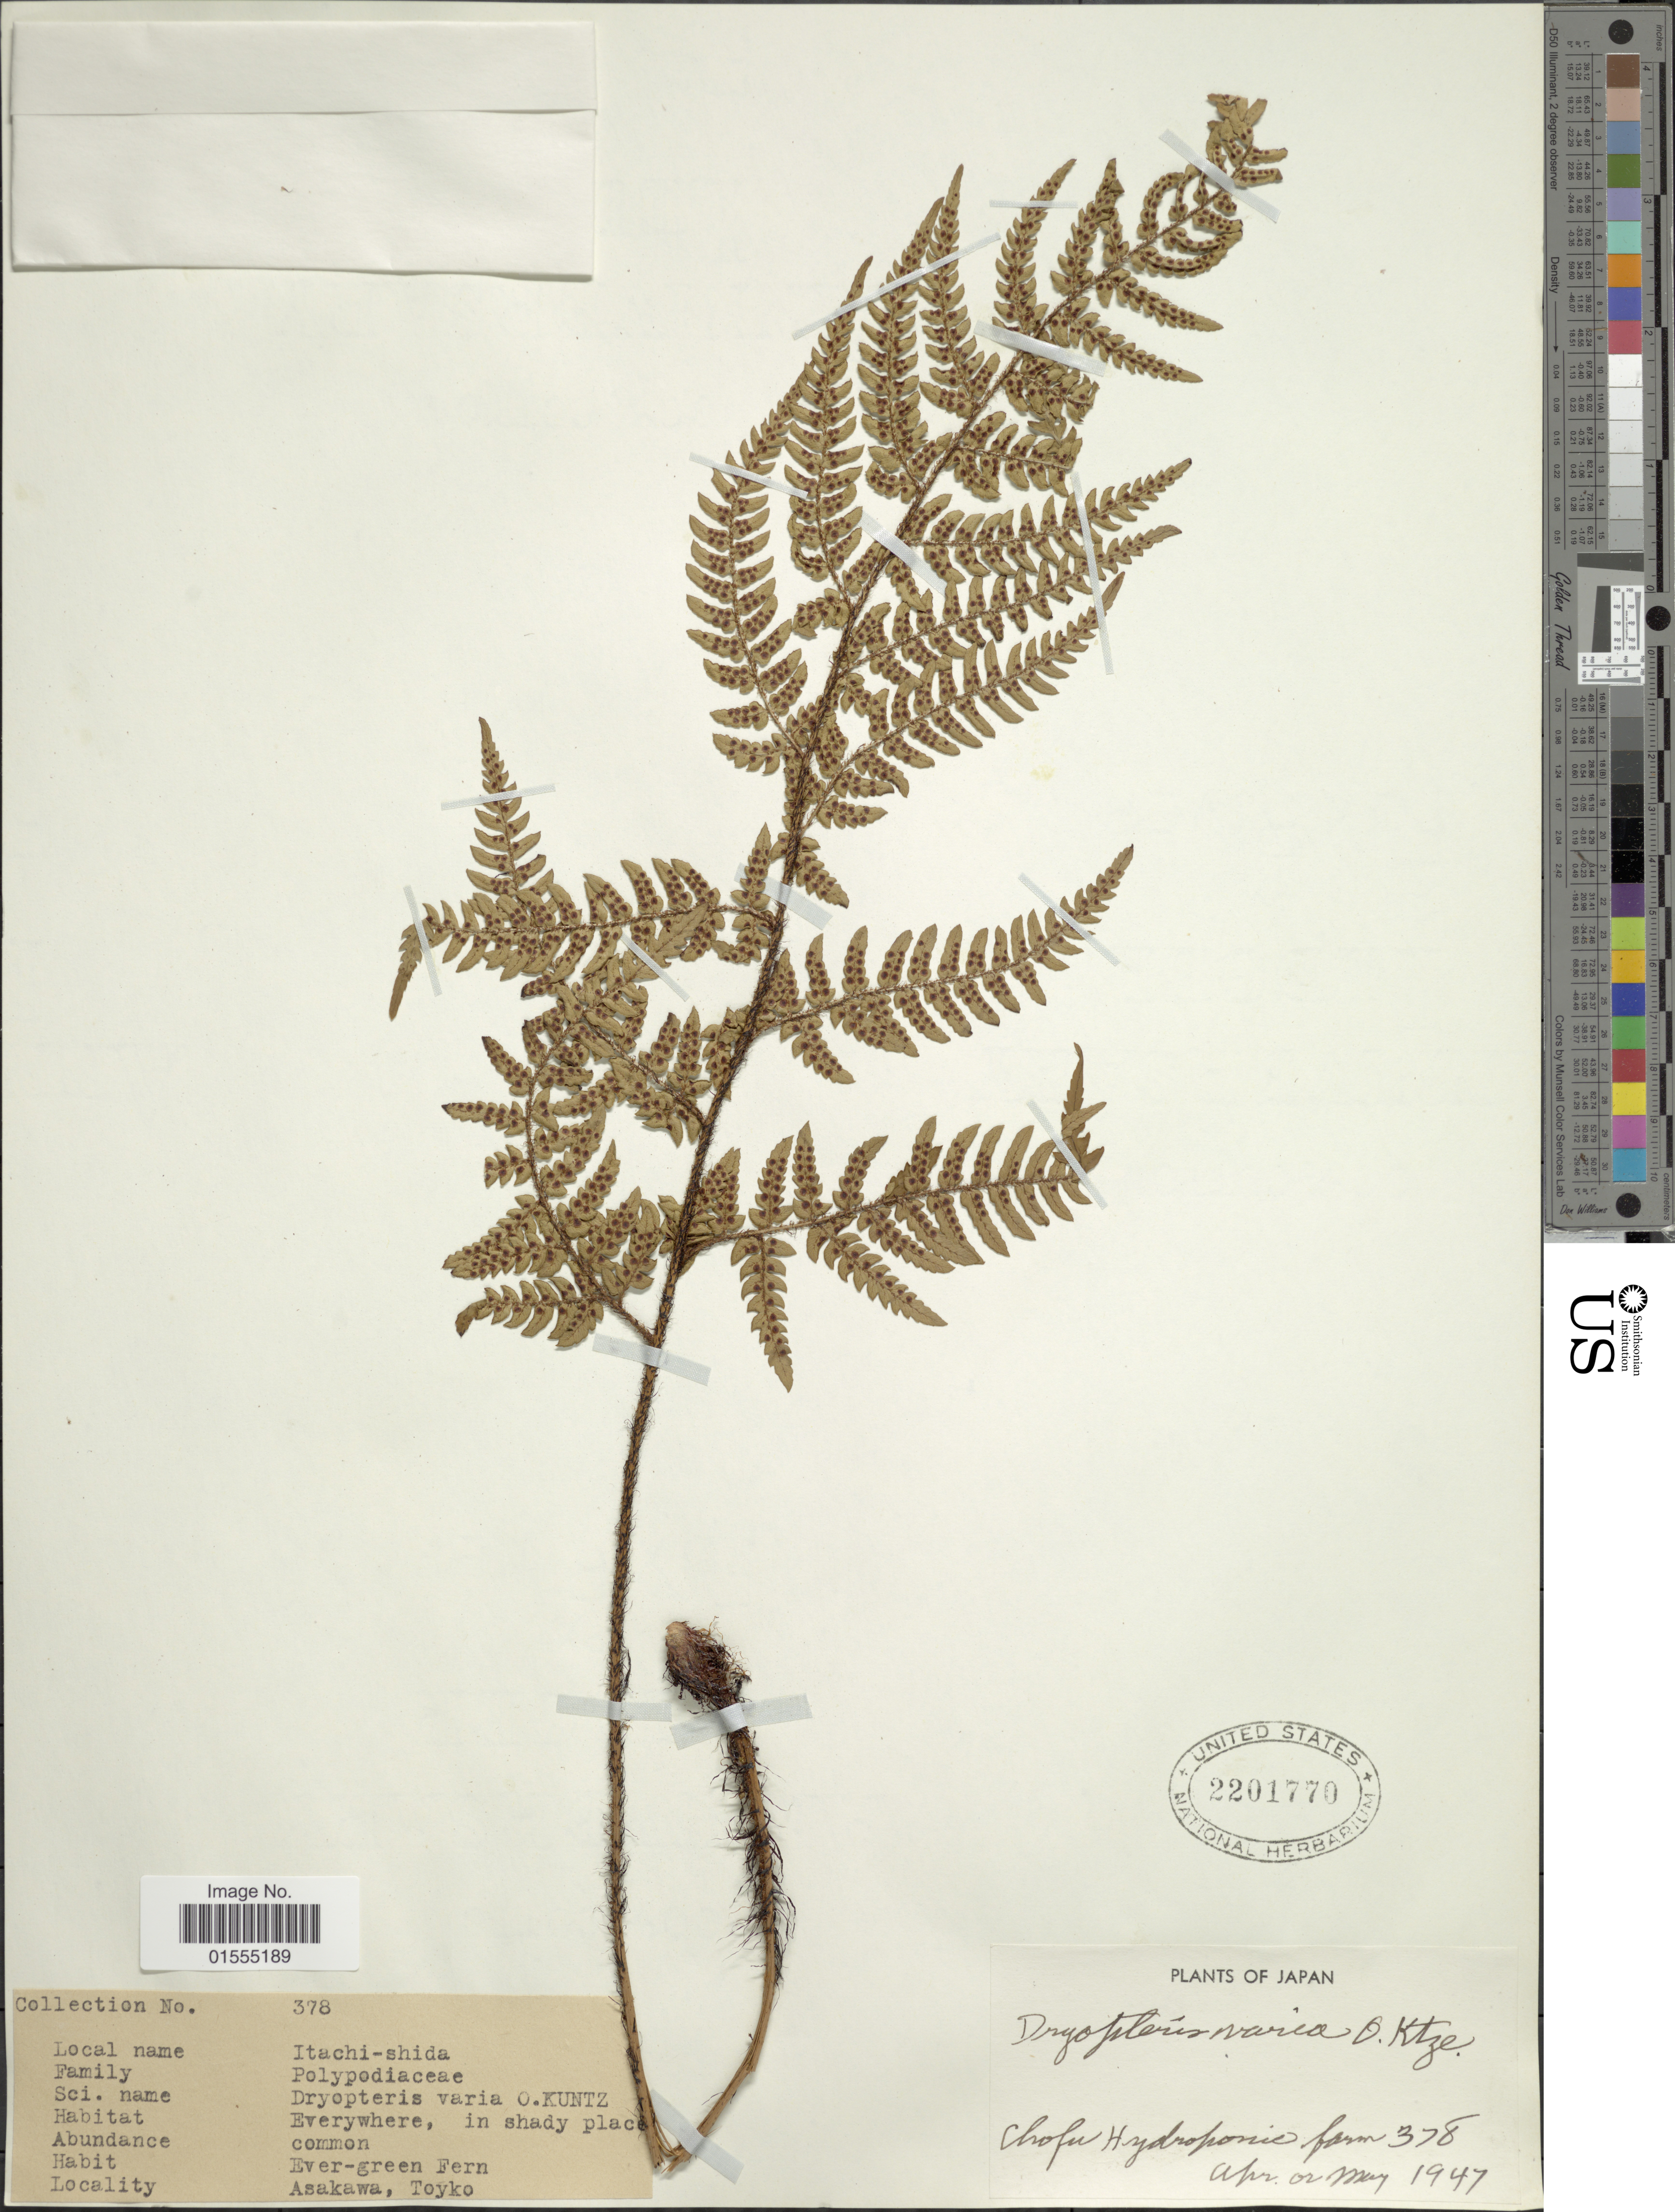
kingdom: Plantae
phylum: Tracheophyta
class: Polypodiopsida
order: Polypodiales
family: Dryopteridaceae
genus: Dryopteris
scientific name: Dryopteris varia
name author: (L.) Kuntze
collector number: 378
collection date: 1947-04/1947-05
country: Japan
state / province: Tokyo, Federal City of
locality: Asakawa, Tokyo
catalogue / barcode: US 2201770